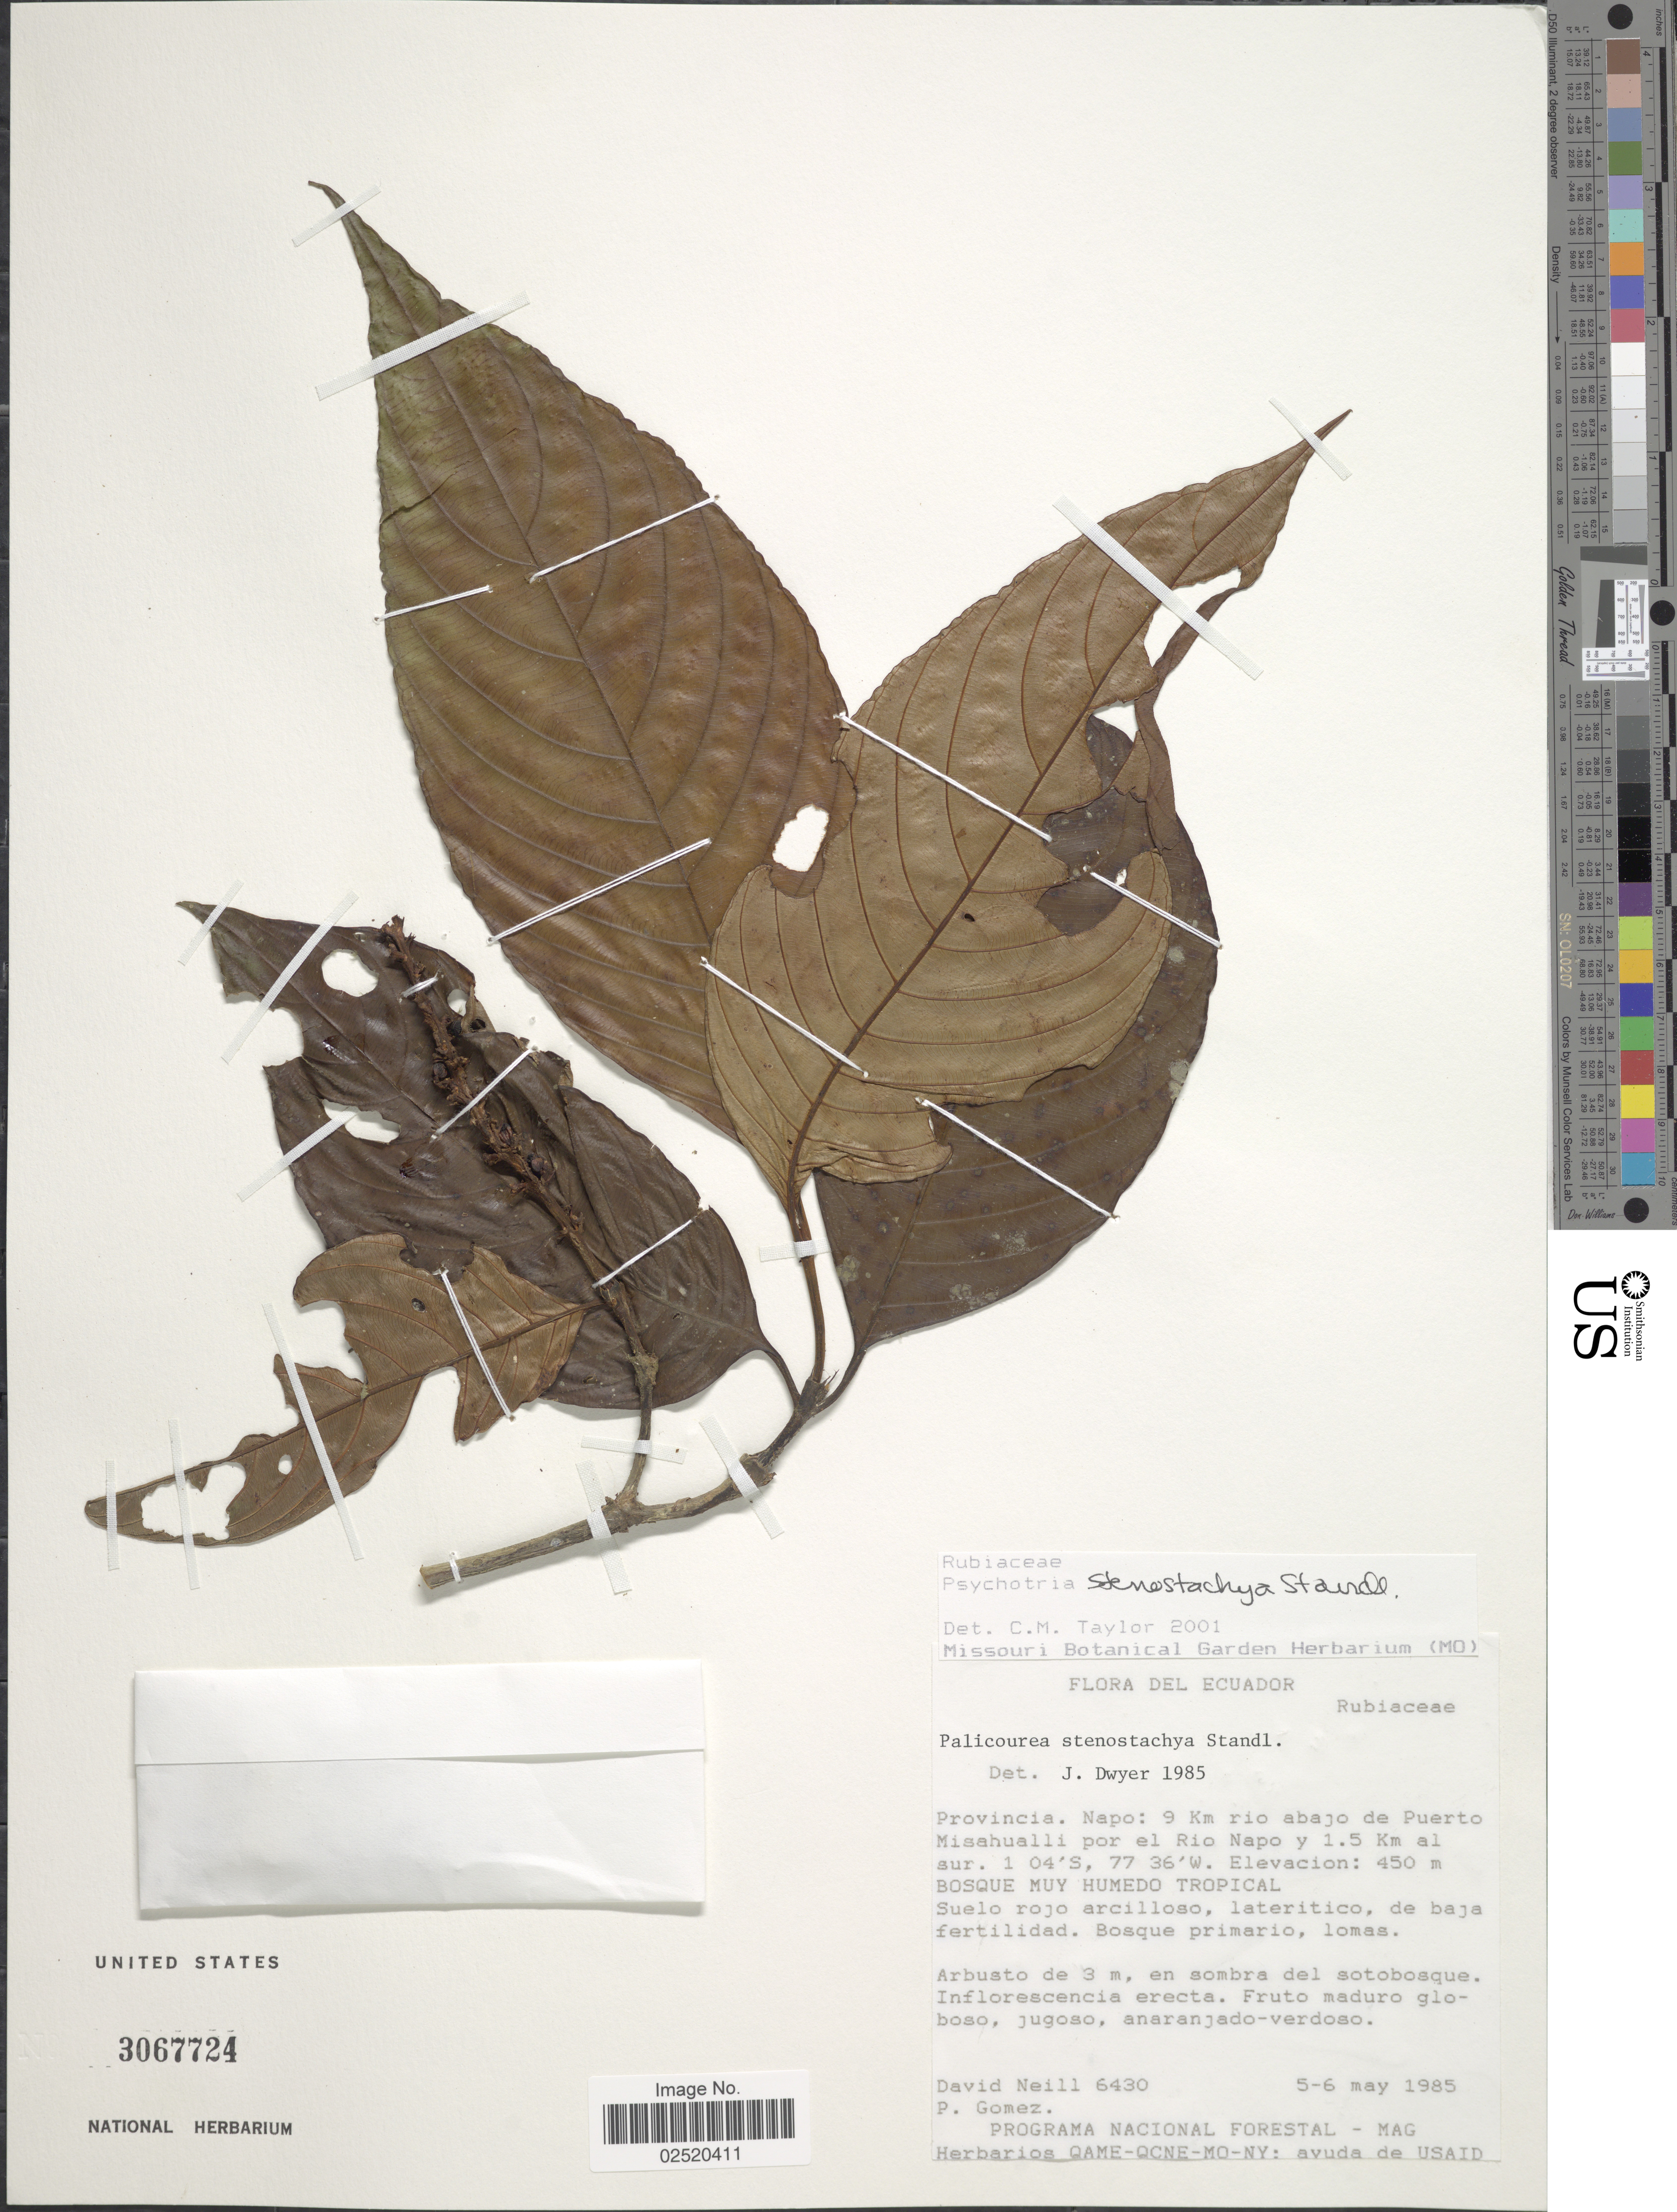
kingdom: Plantae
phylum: Tracheophyta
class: Magnoliopsida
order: Gentianales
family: Rubiaceae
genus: Psychotria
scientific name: Psychotria stenostachya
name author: Standl.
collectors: D. Neill & P. Gomez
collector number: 6430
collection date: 1985-05-05/1985-05-06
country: Ecuador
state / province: Napo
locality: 9 Km rio abajo de Puerto Misahualli por el Rio Napo y 1.5 Km al sur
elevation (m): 450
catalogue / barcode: US 3067724